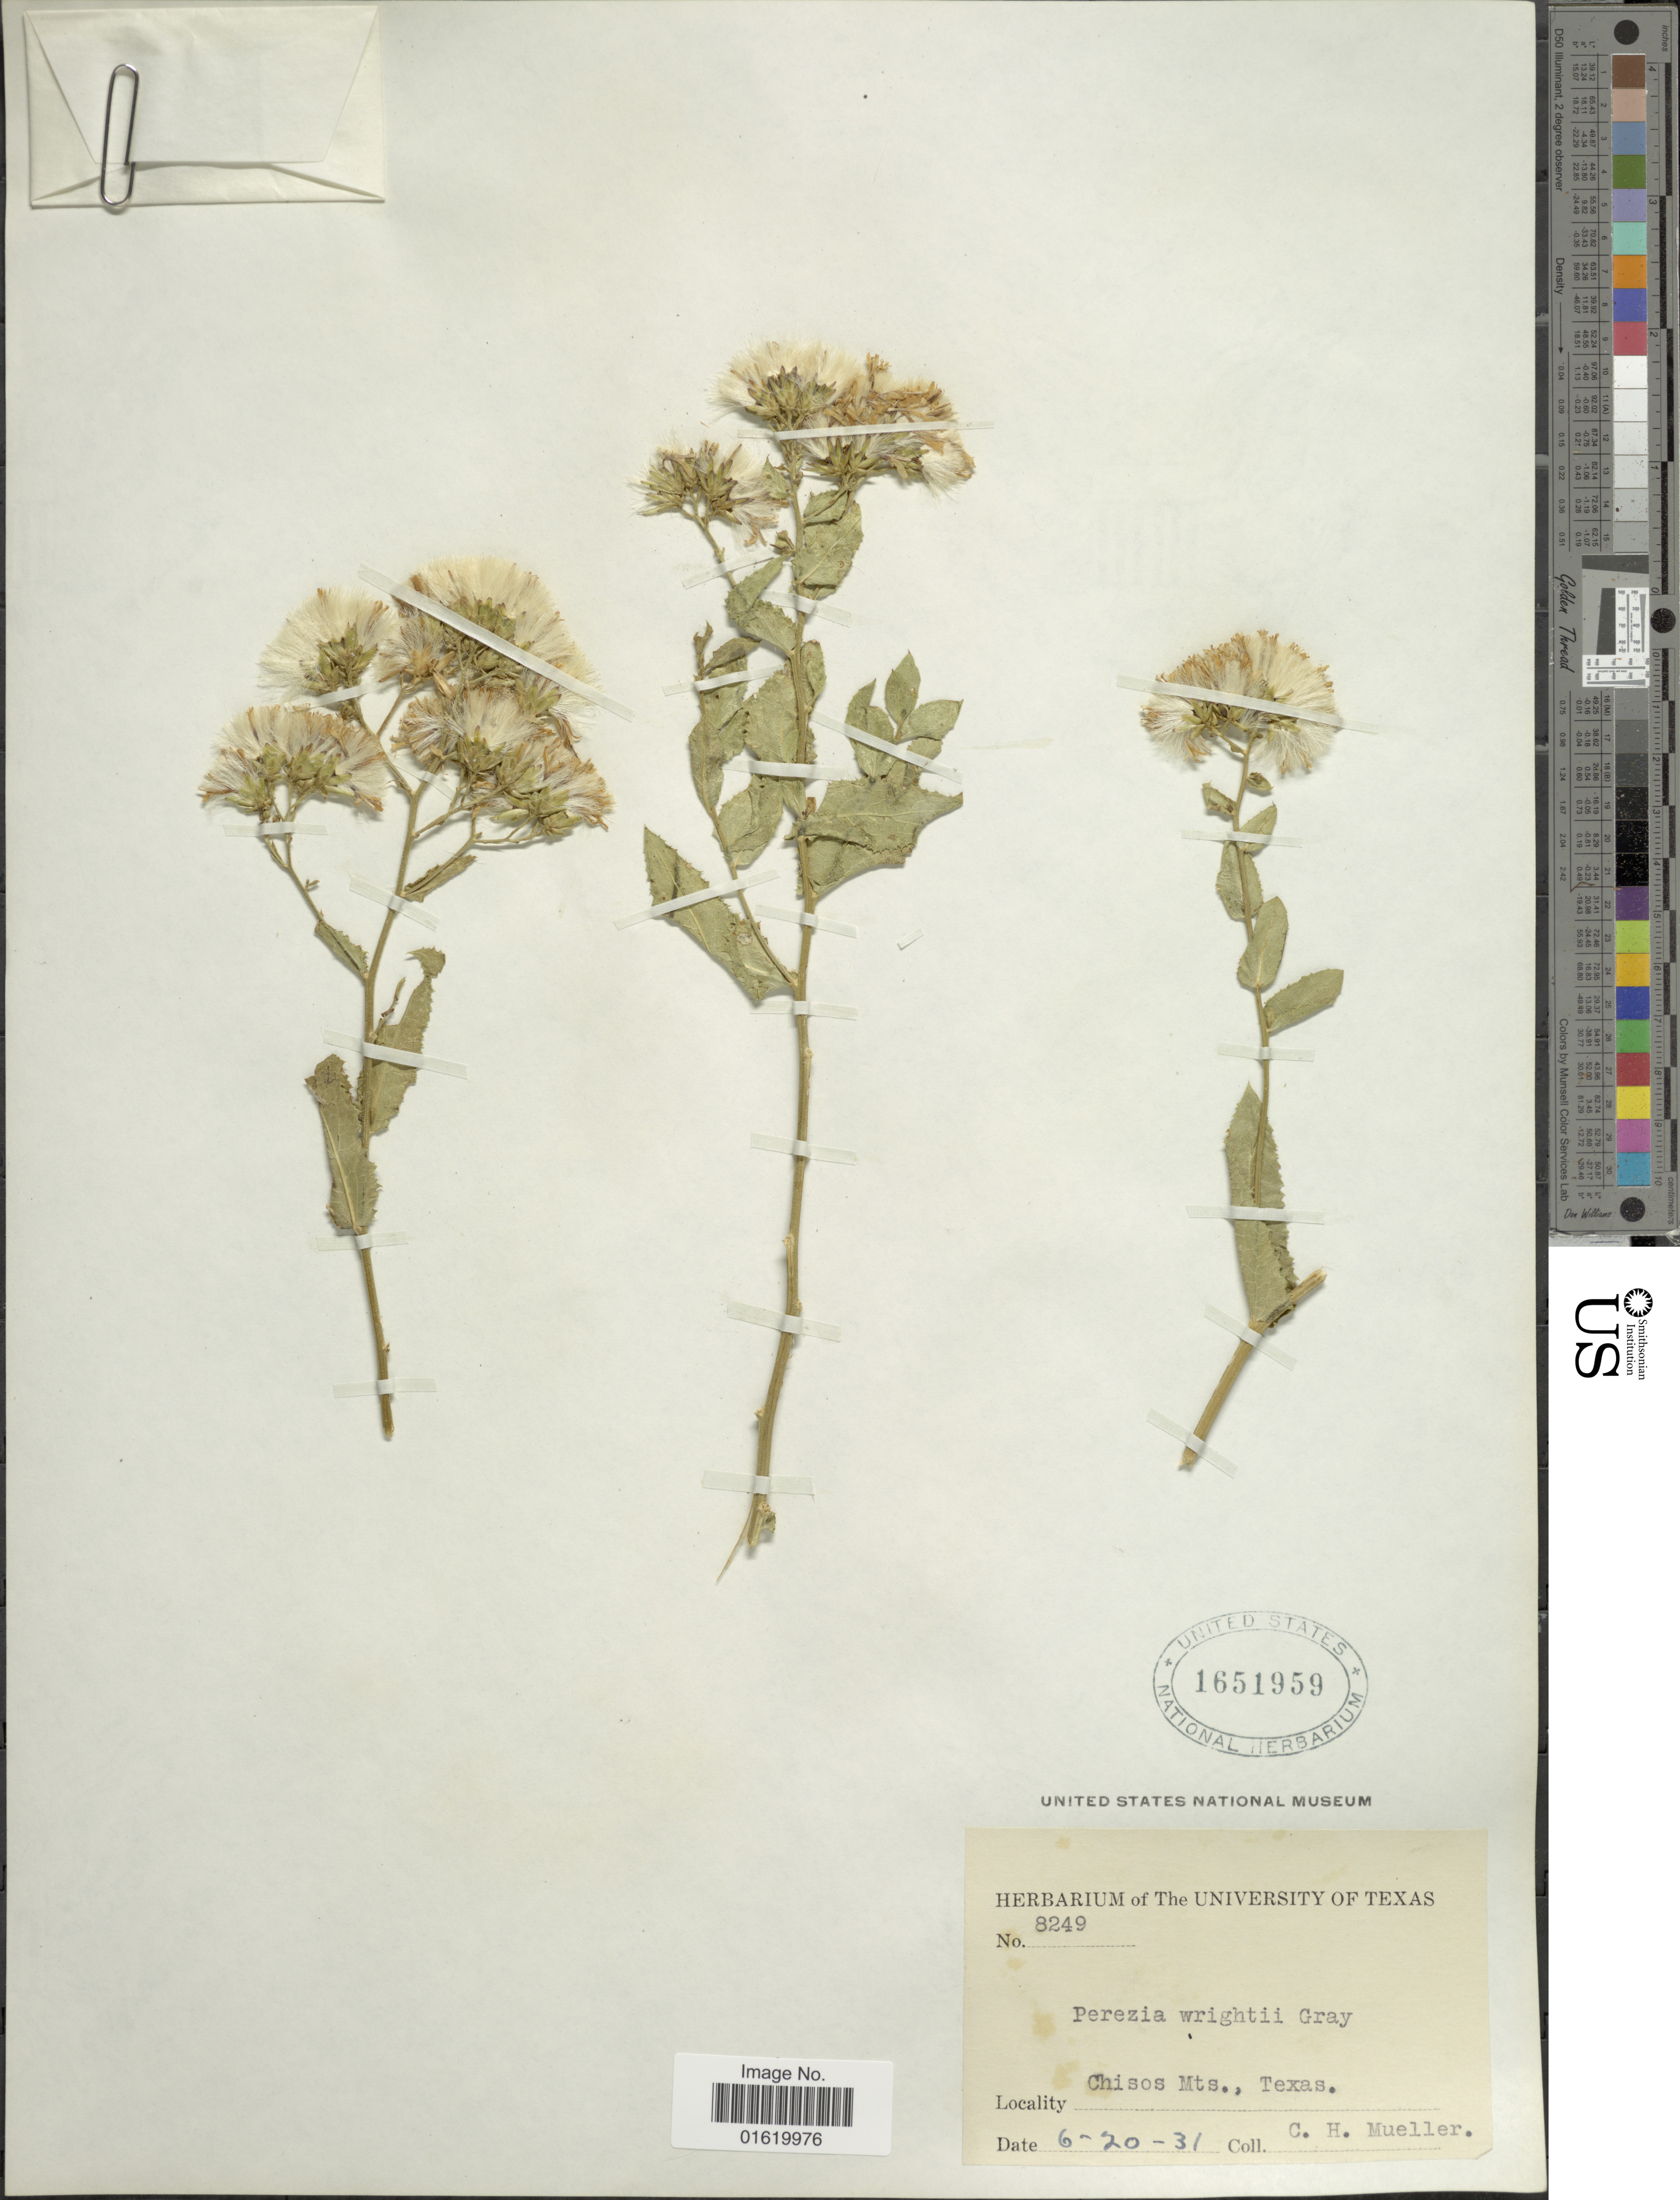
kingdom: Plantae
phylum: Tracheophyta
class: Magnoliopsida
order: Asterales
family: Asteraceae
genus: Acourtia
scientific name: Acourtia wrightii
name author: (A. Gray) Reveal & R.M. King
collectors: C. H. Mueller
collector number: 8249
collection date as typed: Transcribed d/m/y: 20/6/31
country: United States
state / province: Texas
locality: Chisos Mts.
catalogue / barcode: US 1651959